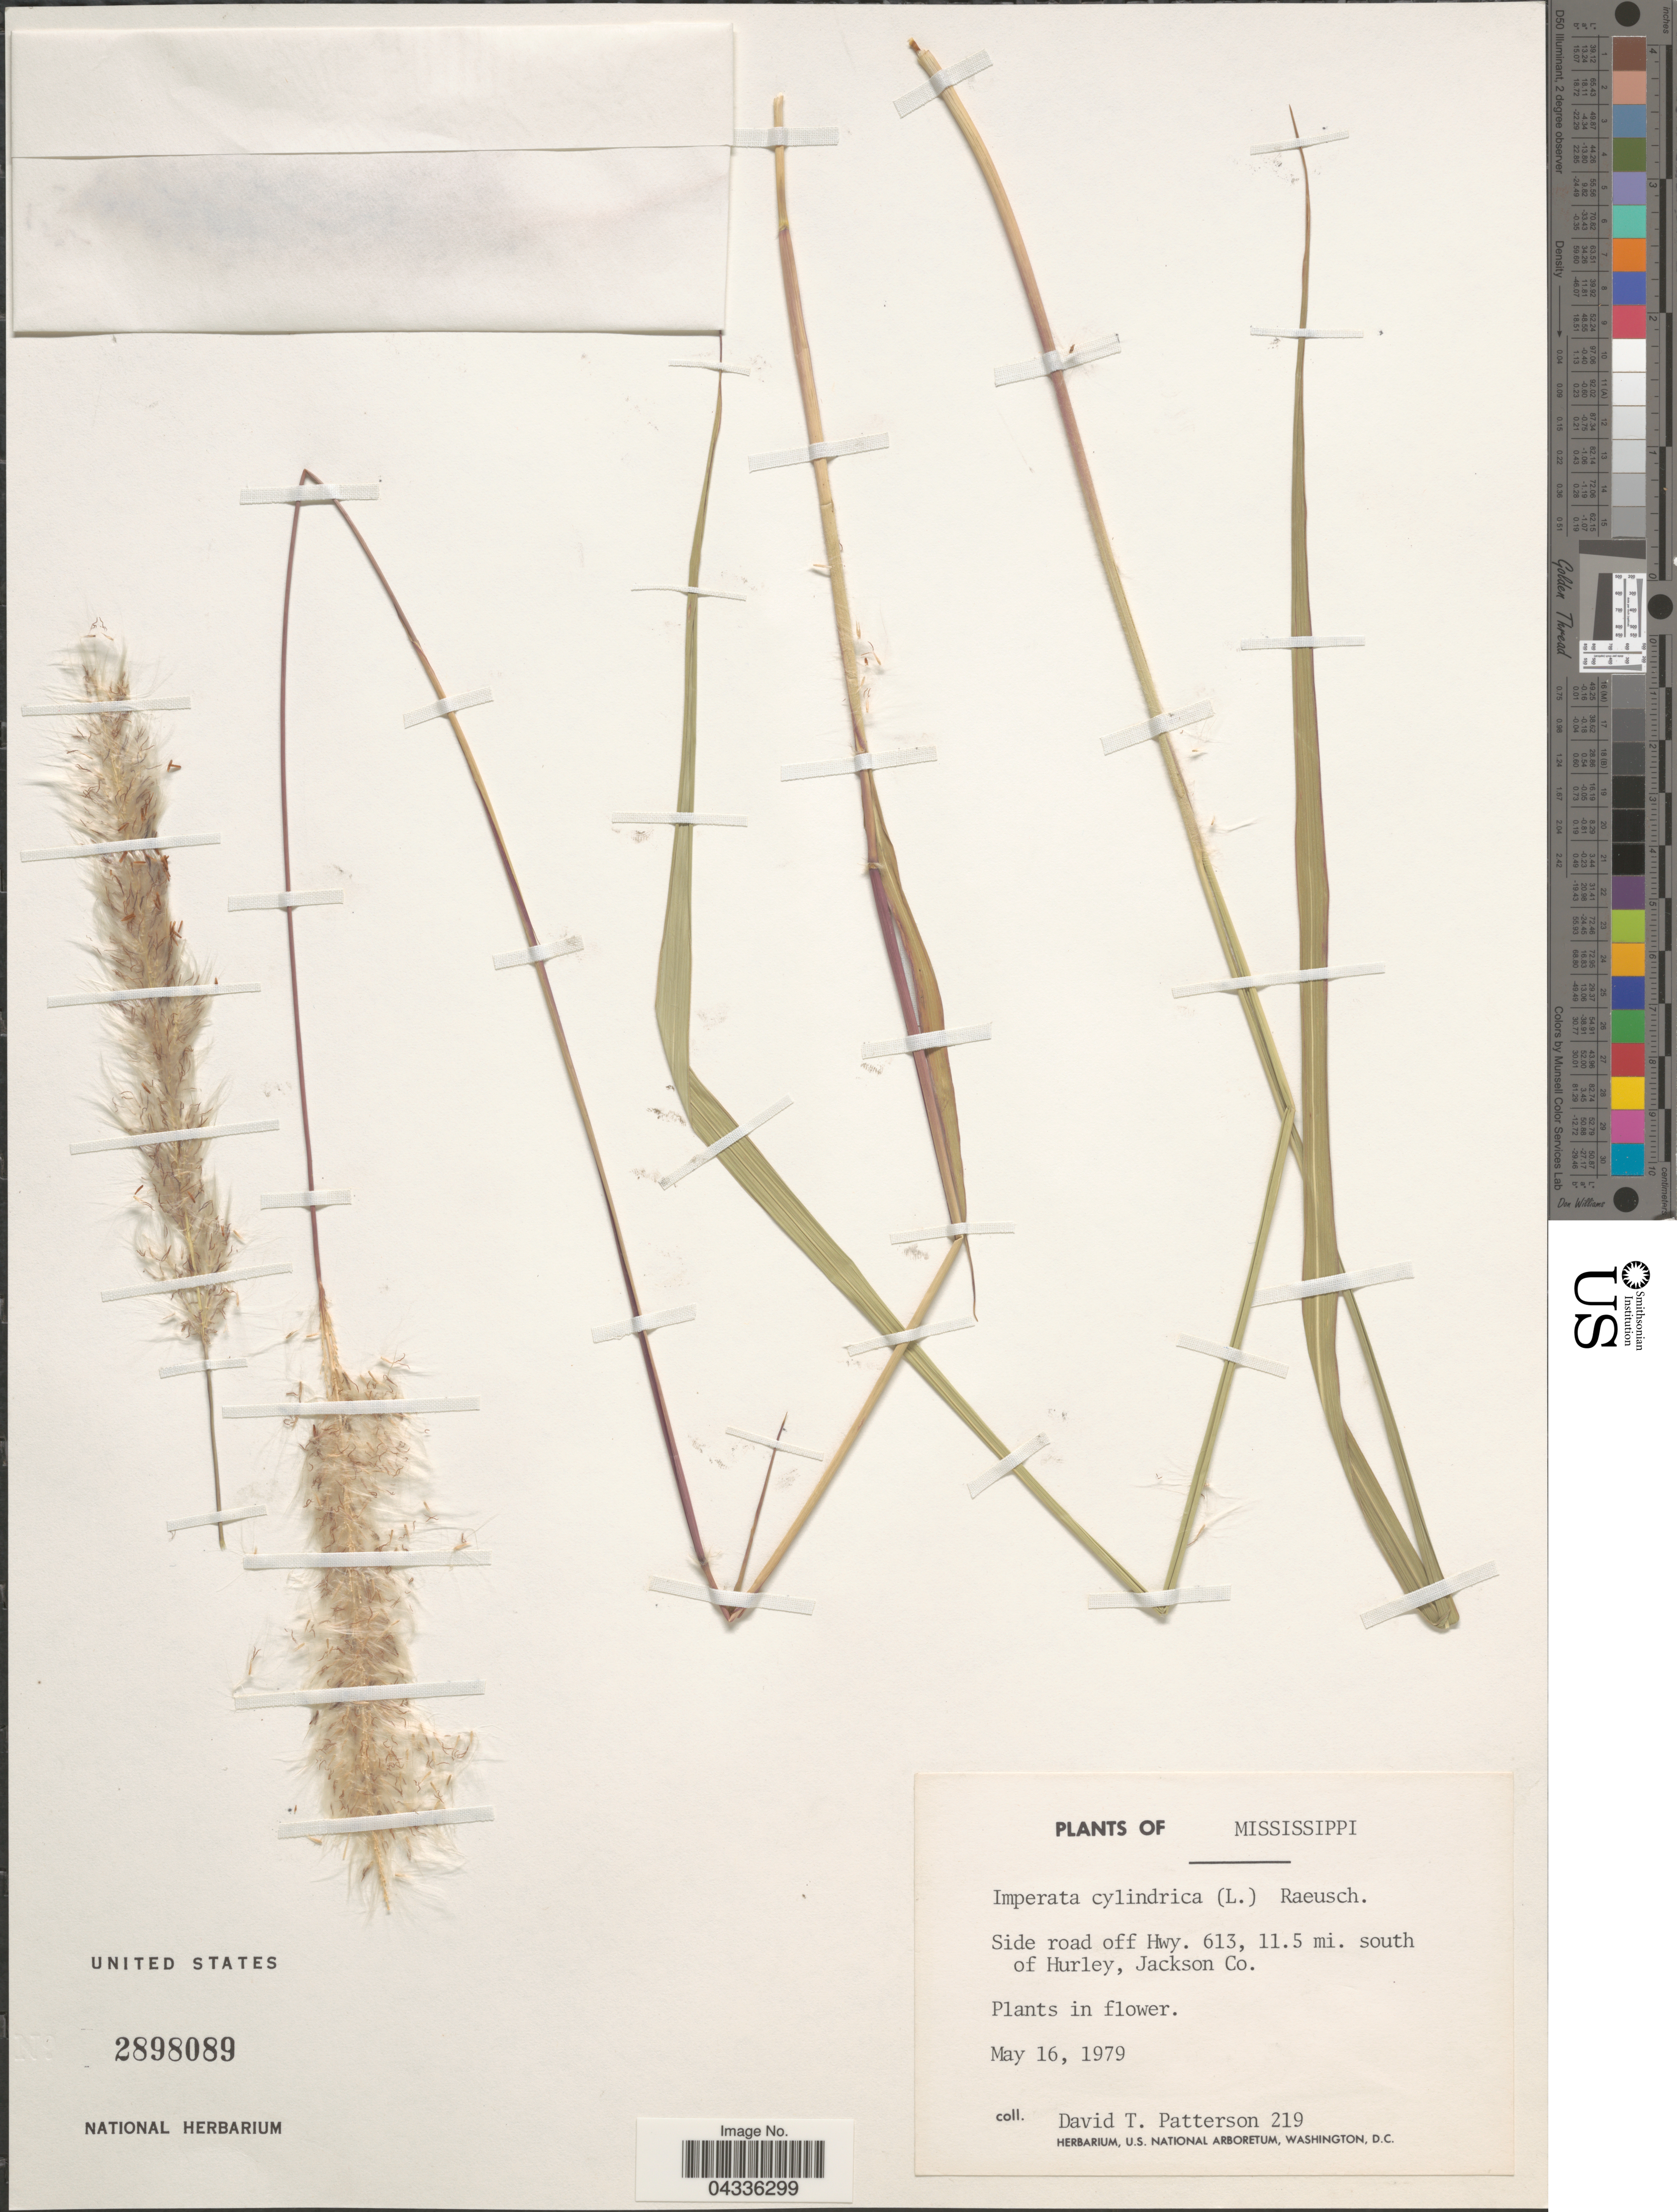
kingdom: Plantae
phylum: Tracheophyta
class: Liliopsida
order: Poales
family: Poaceae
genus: Imperata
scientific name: Imperata cylindrica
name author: (L.) P. Beauv.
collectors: D. Patterson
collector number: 219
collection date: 1979-05-16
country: United States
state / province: Mississippi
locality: Side road off Hwy. 613, 11.5 mi. south of Hurley, Jackson Co.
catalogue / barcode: US 2898089